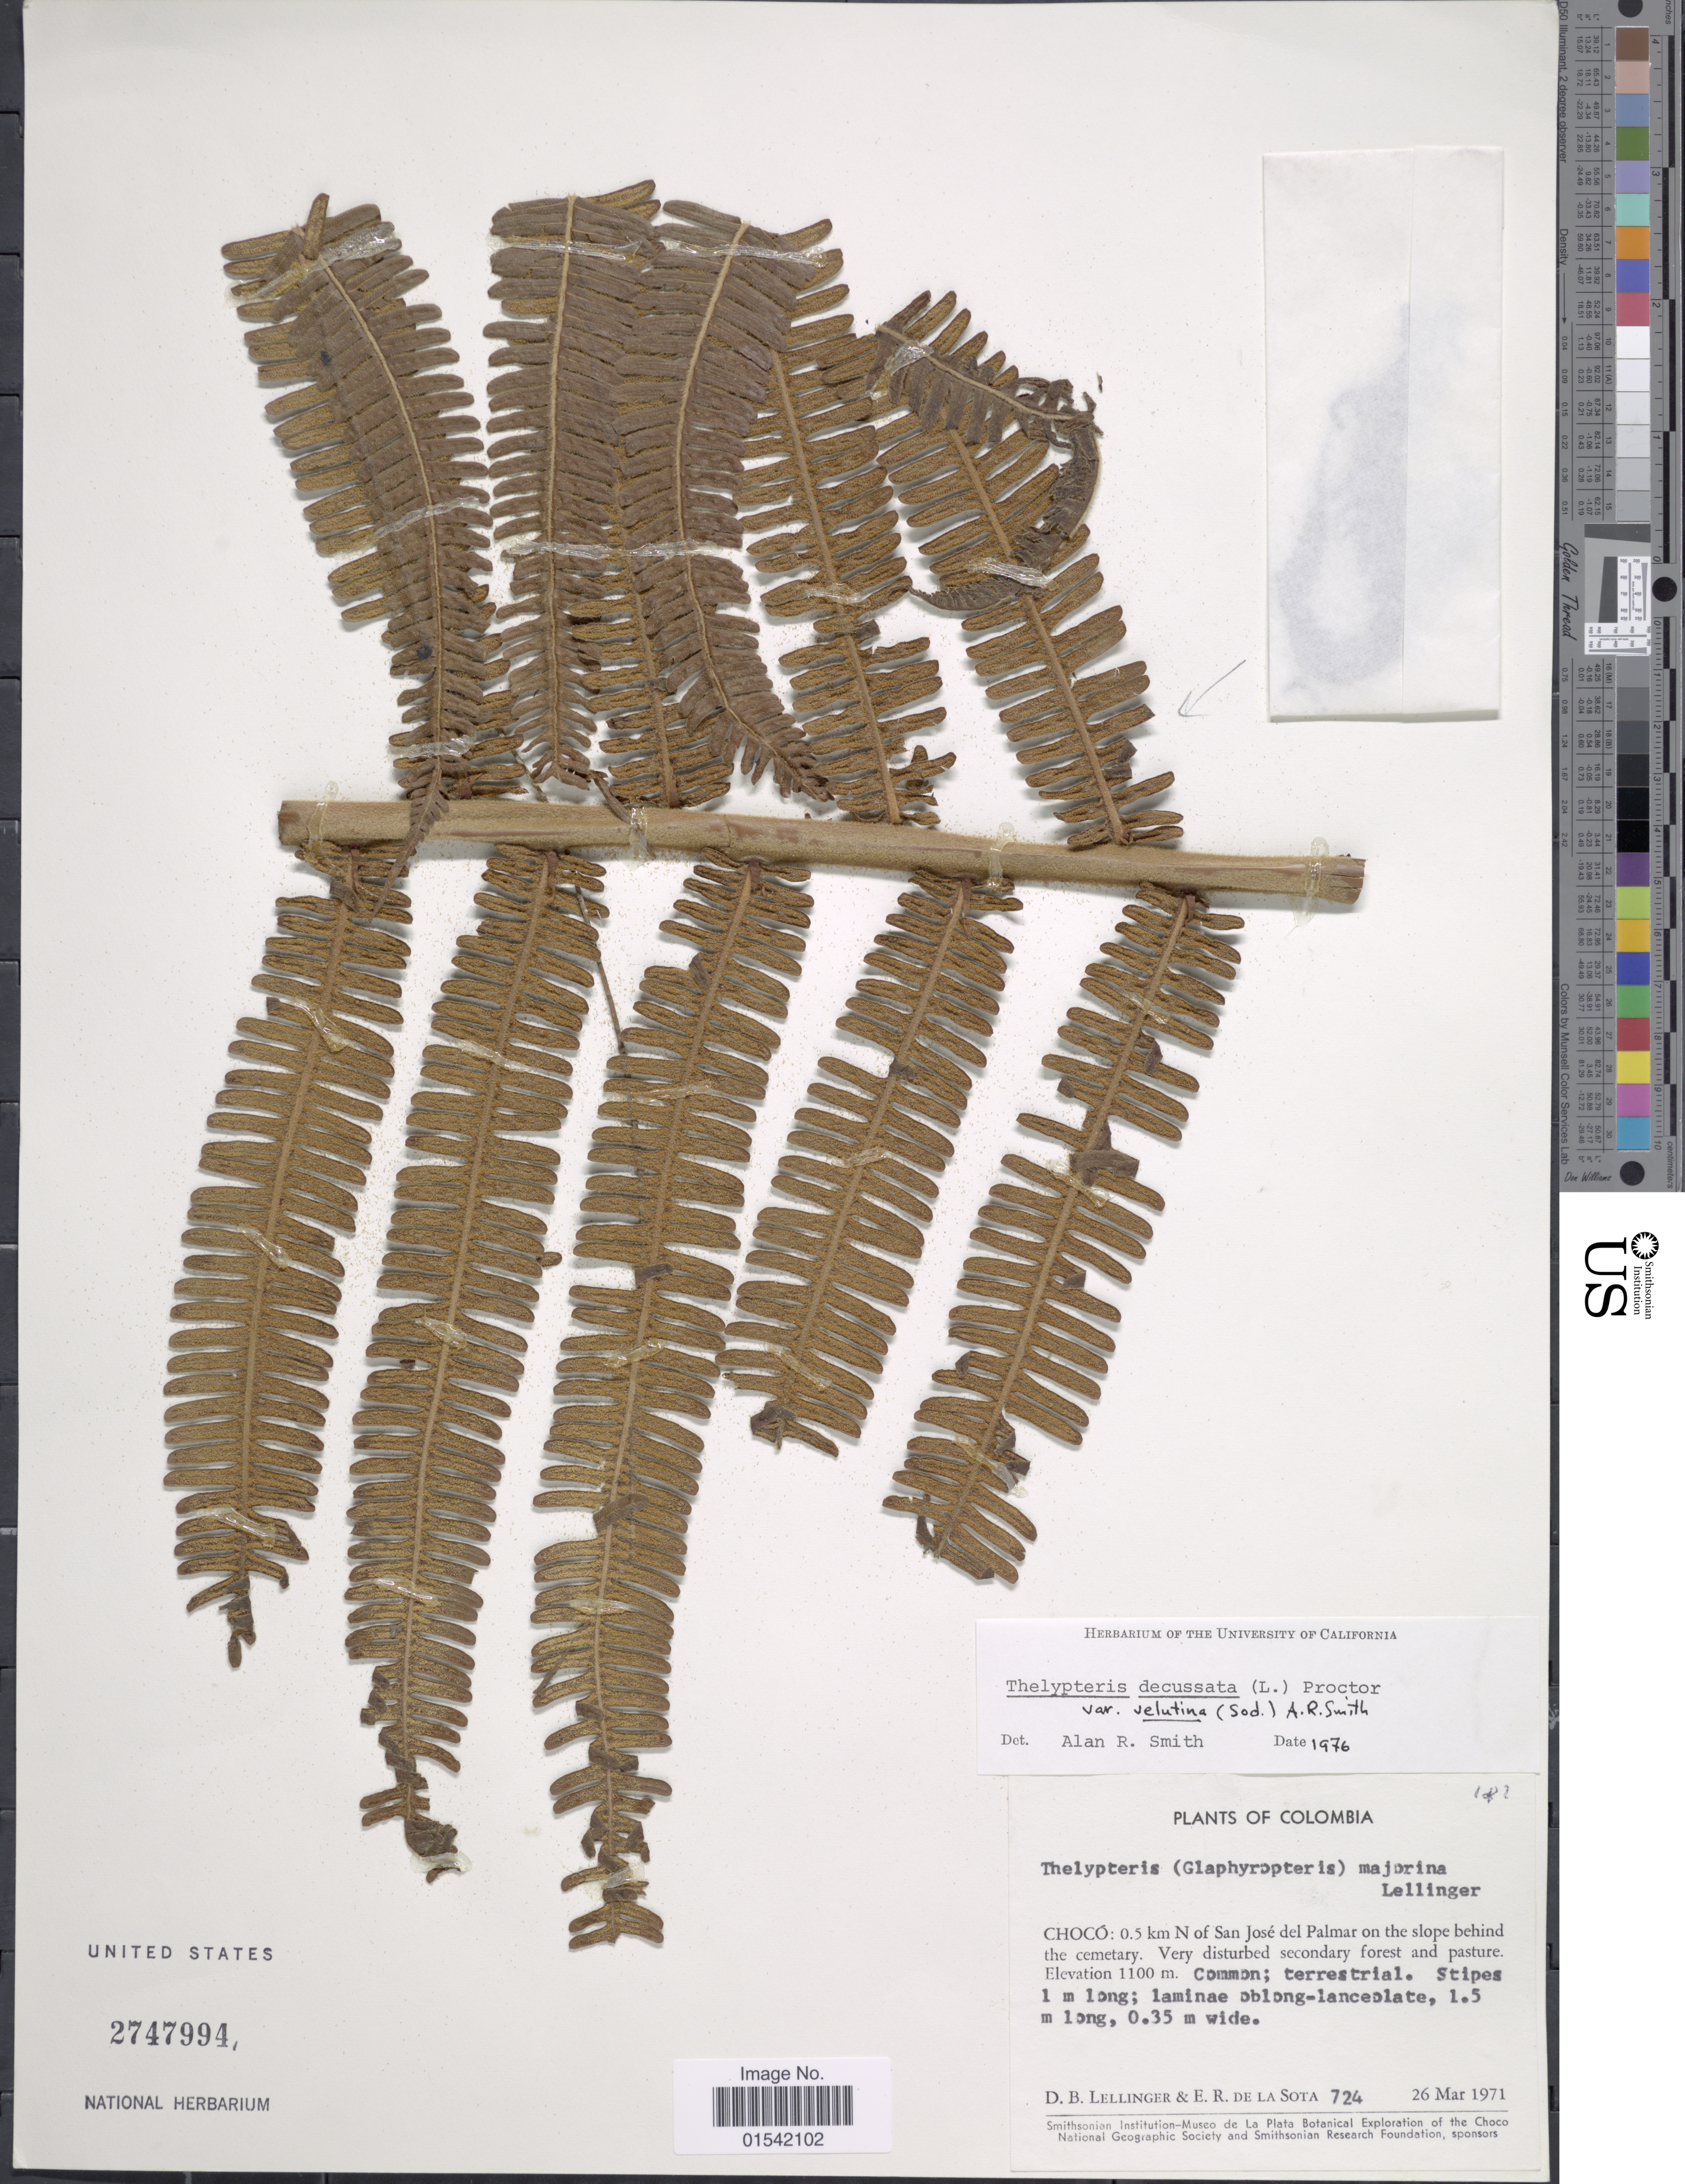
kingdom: Plantae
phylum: Tracheophyta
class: Polypodiopsida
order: Polypodiales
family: Thelypteridaceae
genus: Steiropteris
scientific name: Steiropteris polyphlebia (C. Chr.) comb. nov., ined. 2015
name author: (C. Chr.)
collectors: D. B. Lellinger & E. R. de la Sota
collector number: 724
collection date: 1971-03-26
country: Colombia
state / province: Chocó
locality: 0.5 km N of San José del Palmar on the slope behind the cemetary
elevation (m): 1100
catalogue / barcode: US 2747994